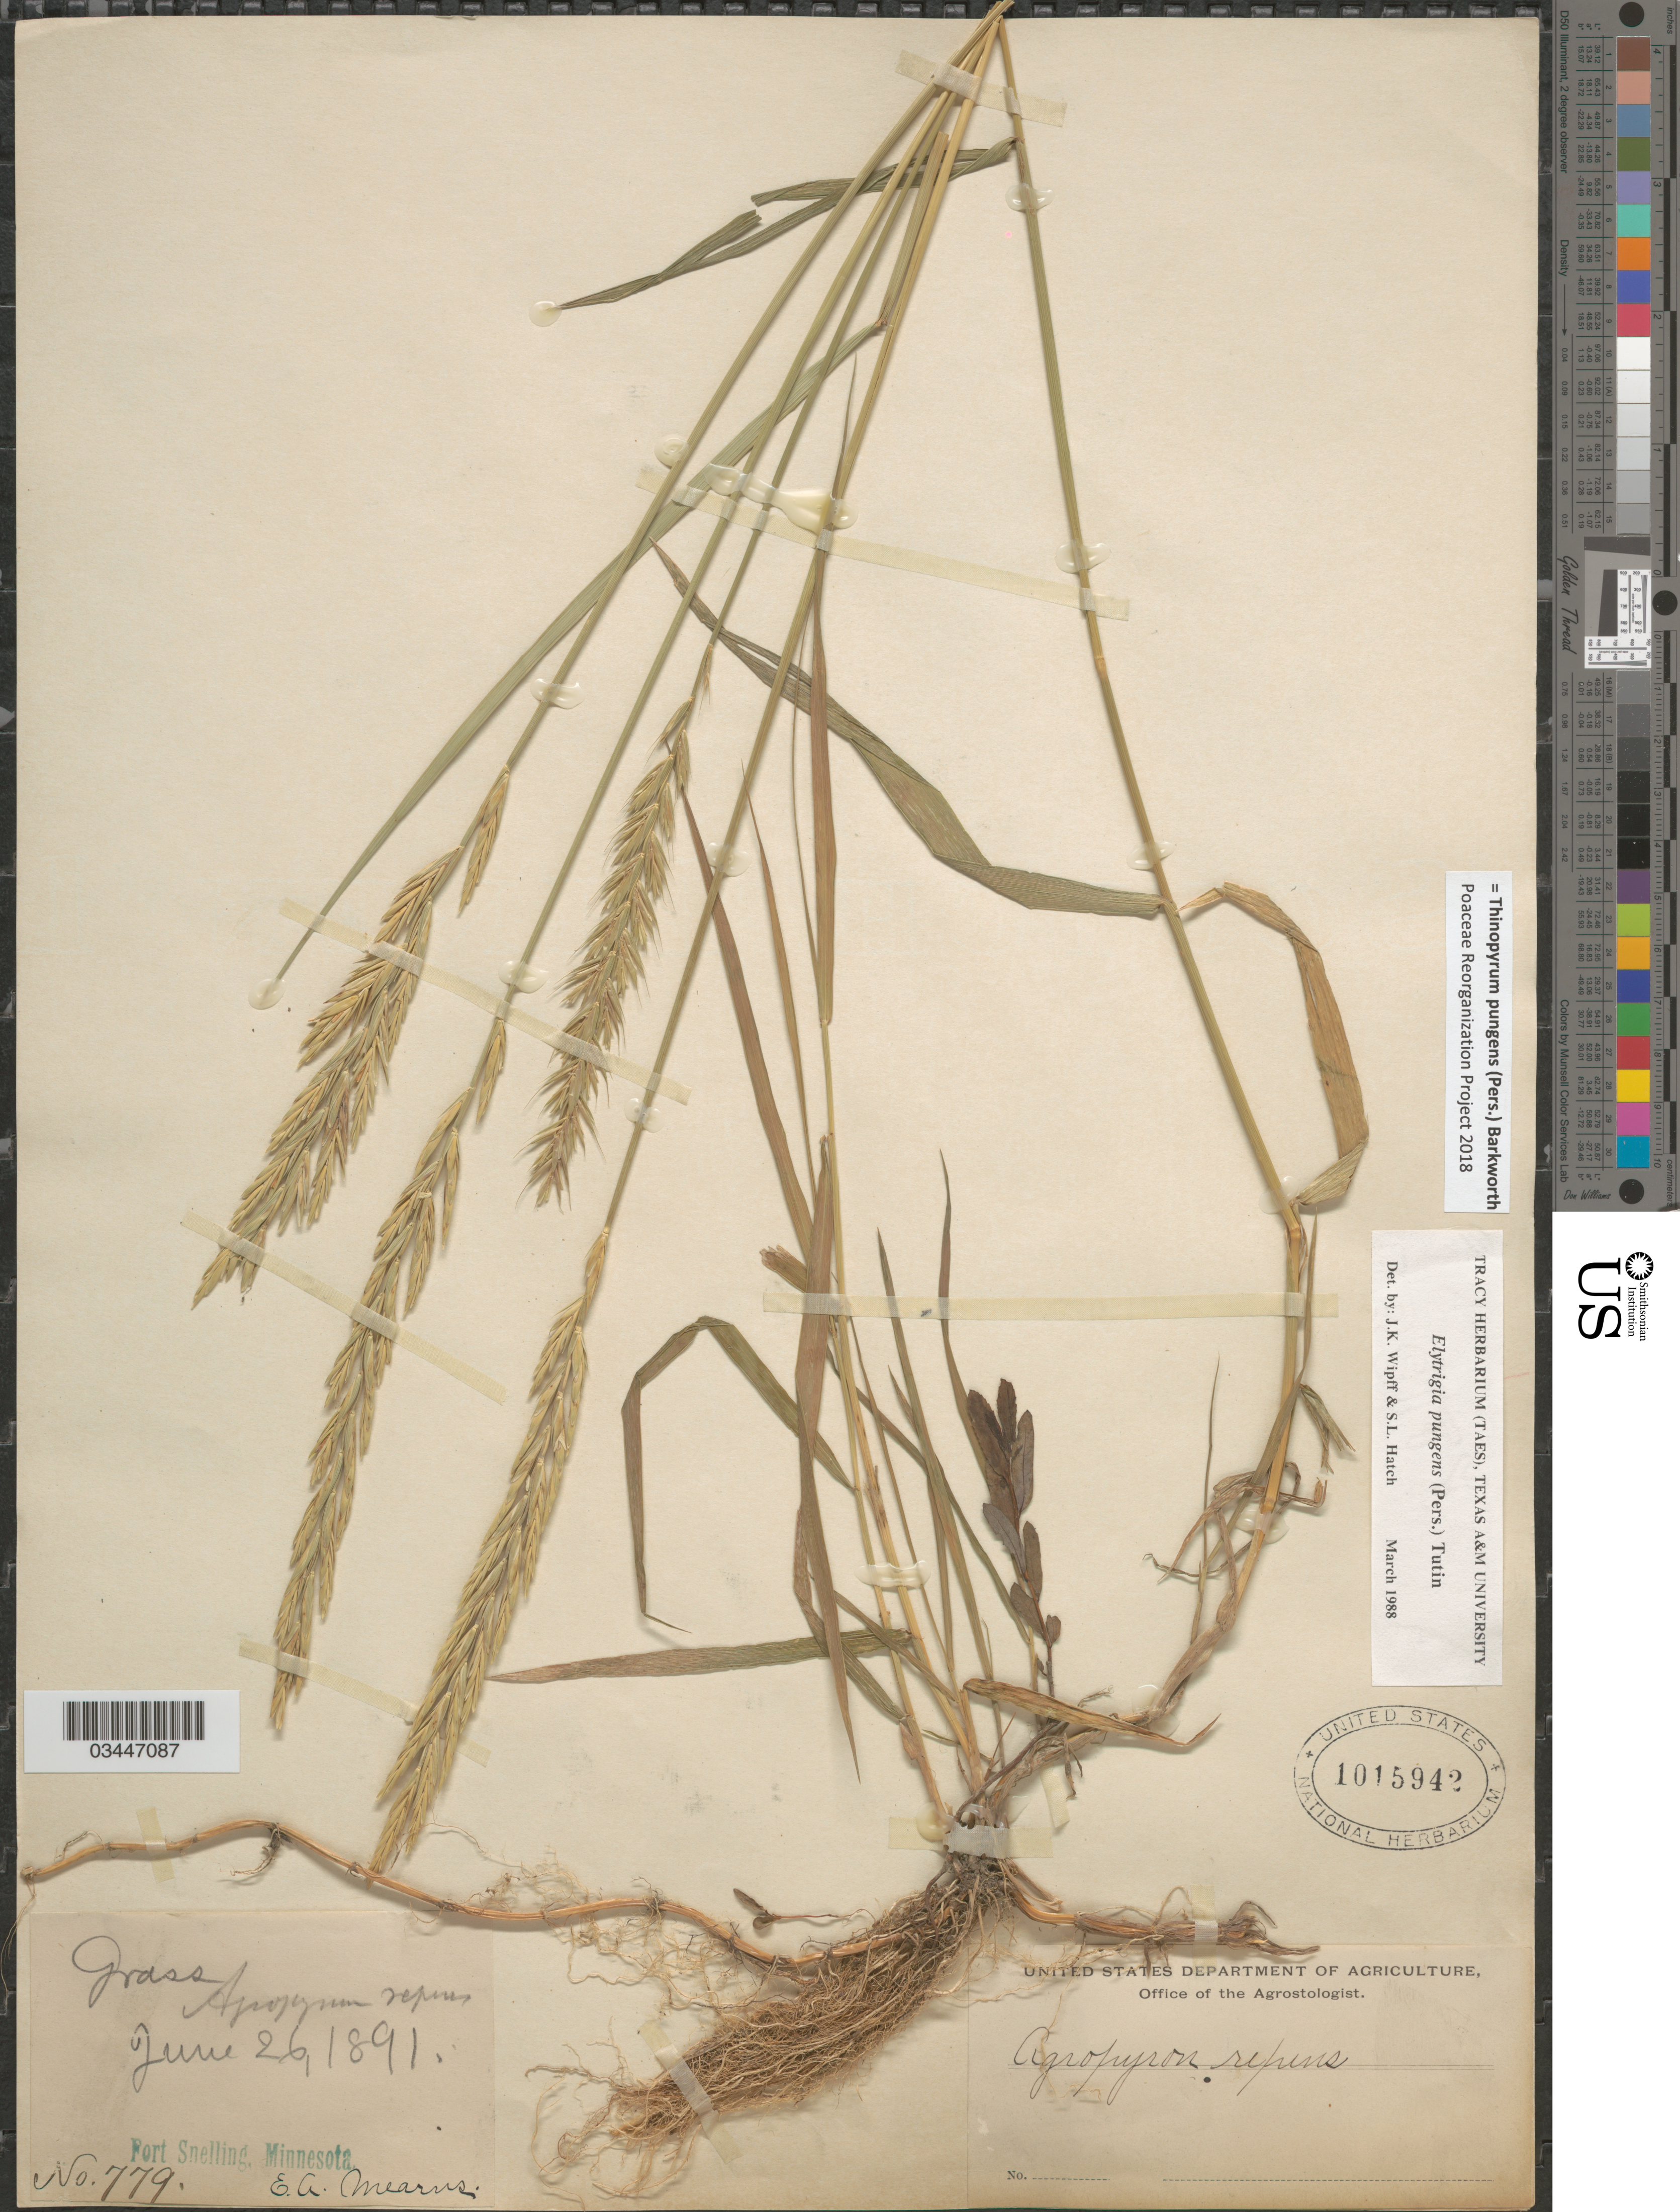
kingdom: Plantae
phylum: Tracheophyta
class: Liliopsida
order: Poales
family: Poaceae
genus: Thinopyrum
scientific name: Thinopyrum pungens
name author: (Pers.) Barkworth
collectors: E. A. Mearns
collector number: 779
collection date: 1891-06-26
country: United States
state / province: Minnesota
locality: Fort Snelling.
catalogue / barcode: US 1015942